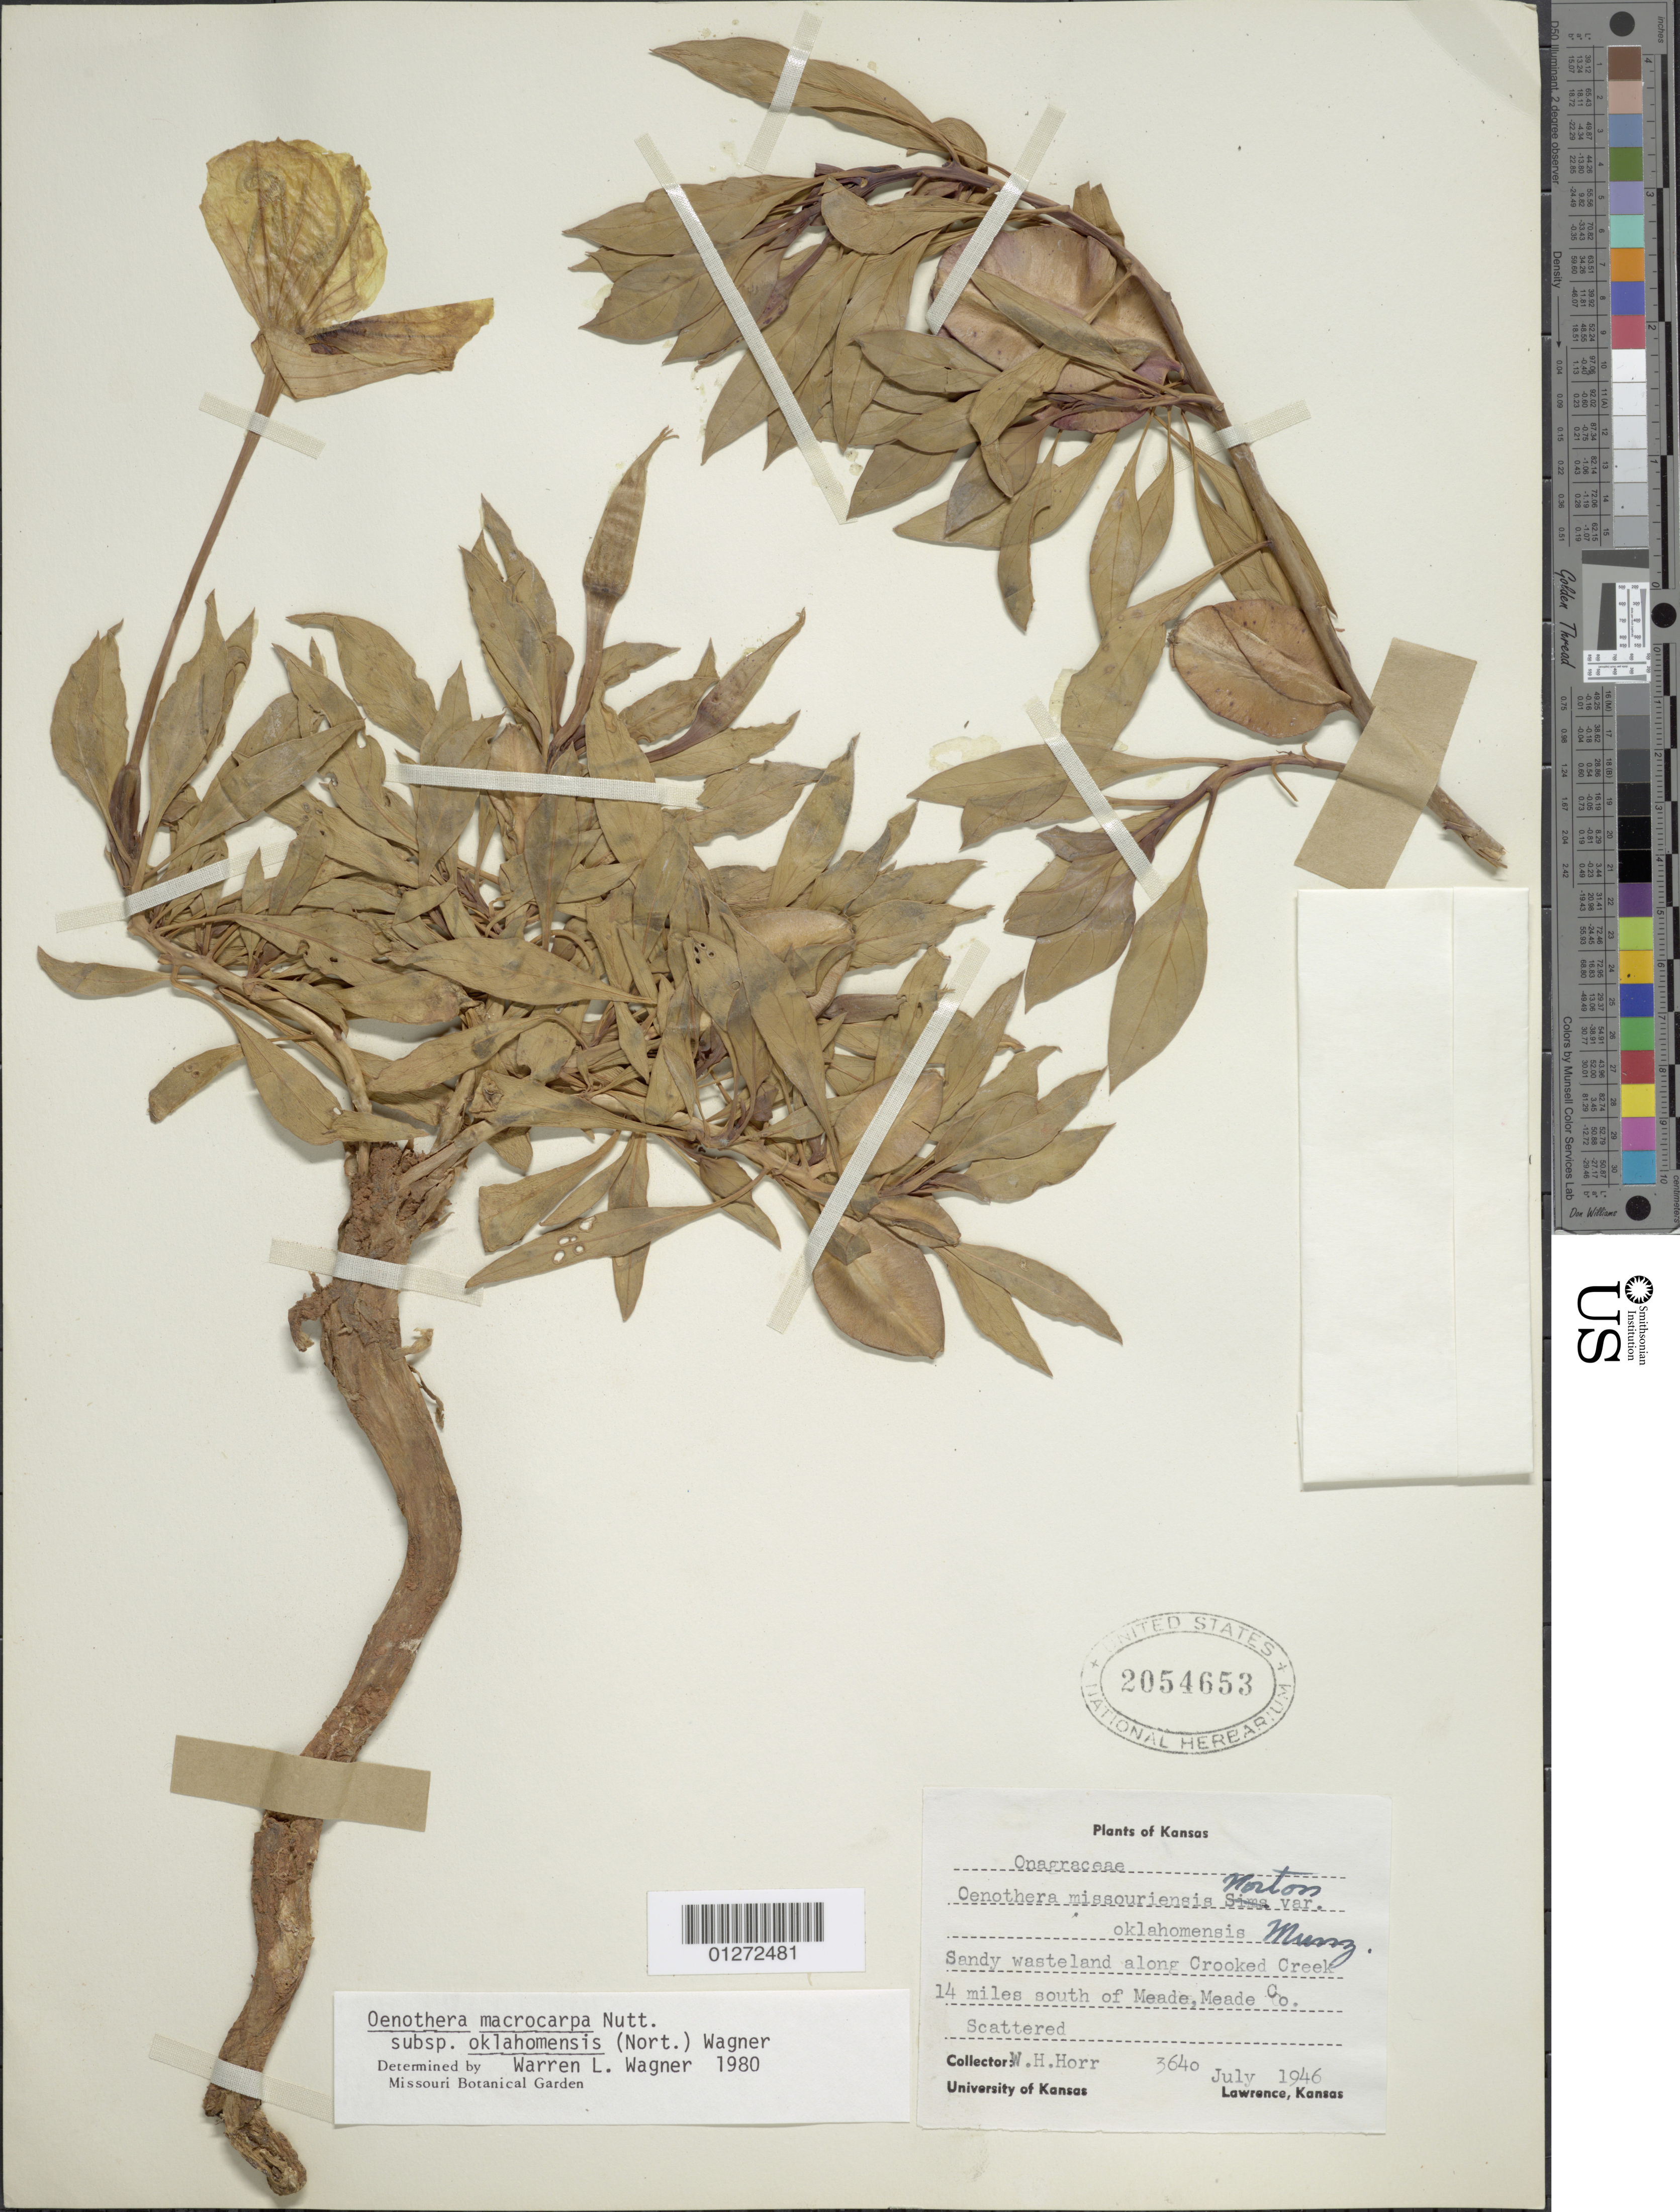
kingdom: Plantae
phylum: Tracheophyta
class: Magnoliopsida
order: Myrtales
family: Onagraceae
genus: Oenothera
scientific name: Oenothera macrocarpa subsp. oklahomensis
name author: (Norton) W.L. Wagner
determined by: Wagner, W. L., (BOT), Smithsonian Institution - National Museum of Natural History (UNITED STATES)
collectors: W. H. Horr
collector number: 3640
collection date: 1946-07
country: United States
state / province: Kansas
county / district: Meade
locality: Sandy wasteland along Crooked Creek, 14 mi S of Meade.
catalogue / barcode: US 2054653